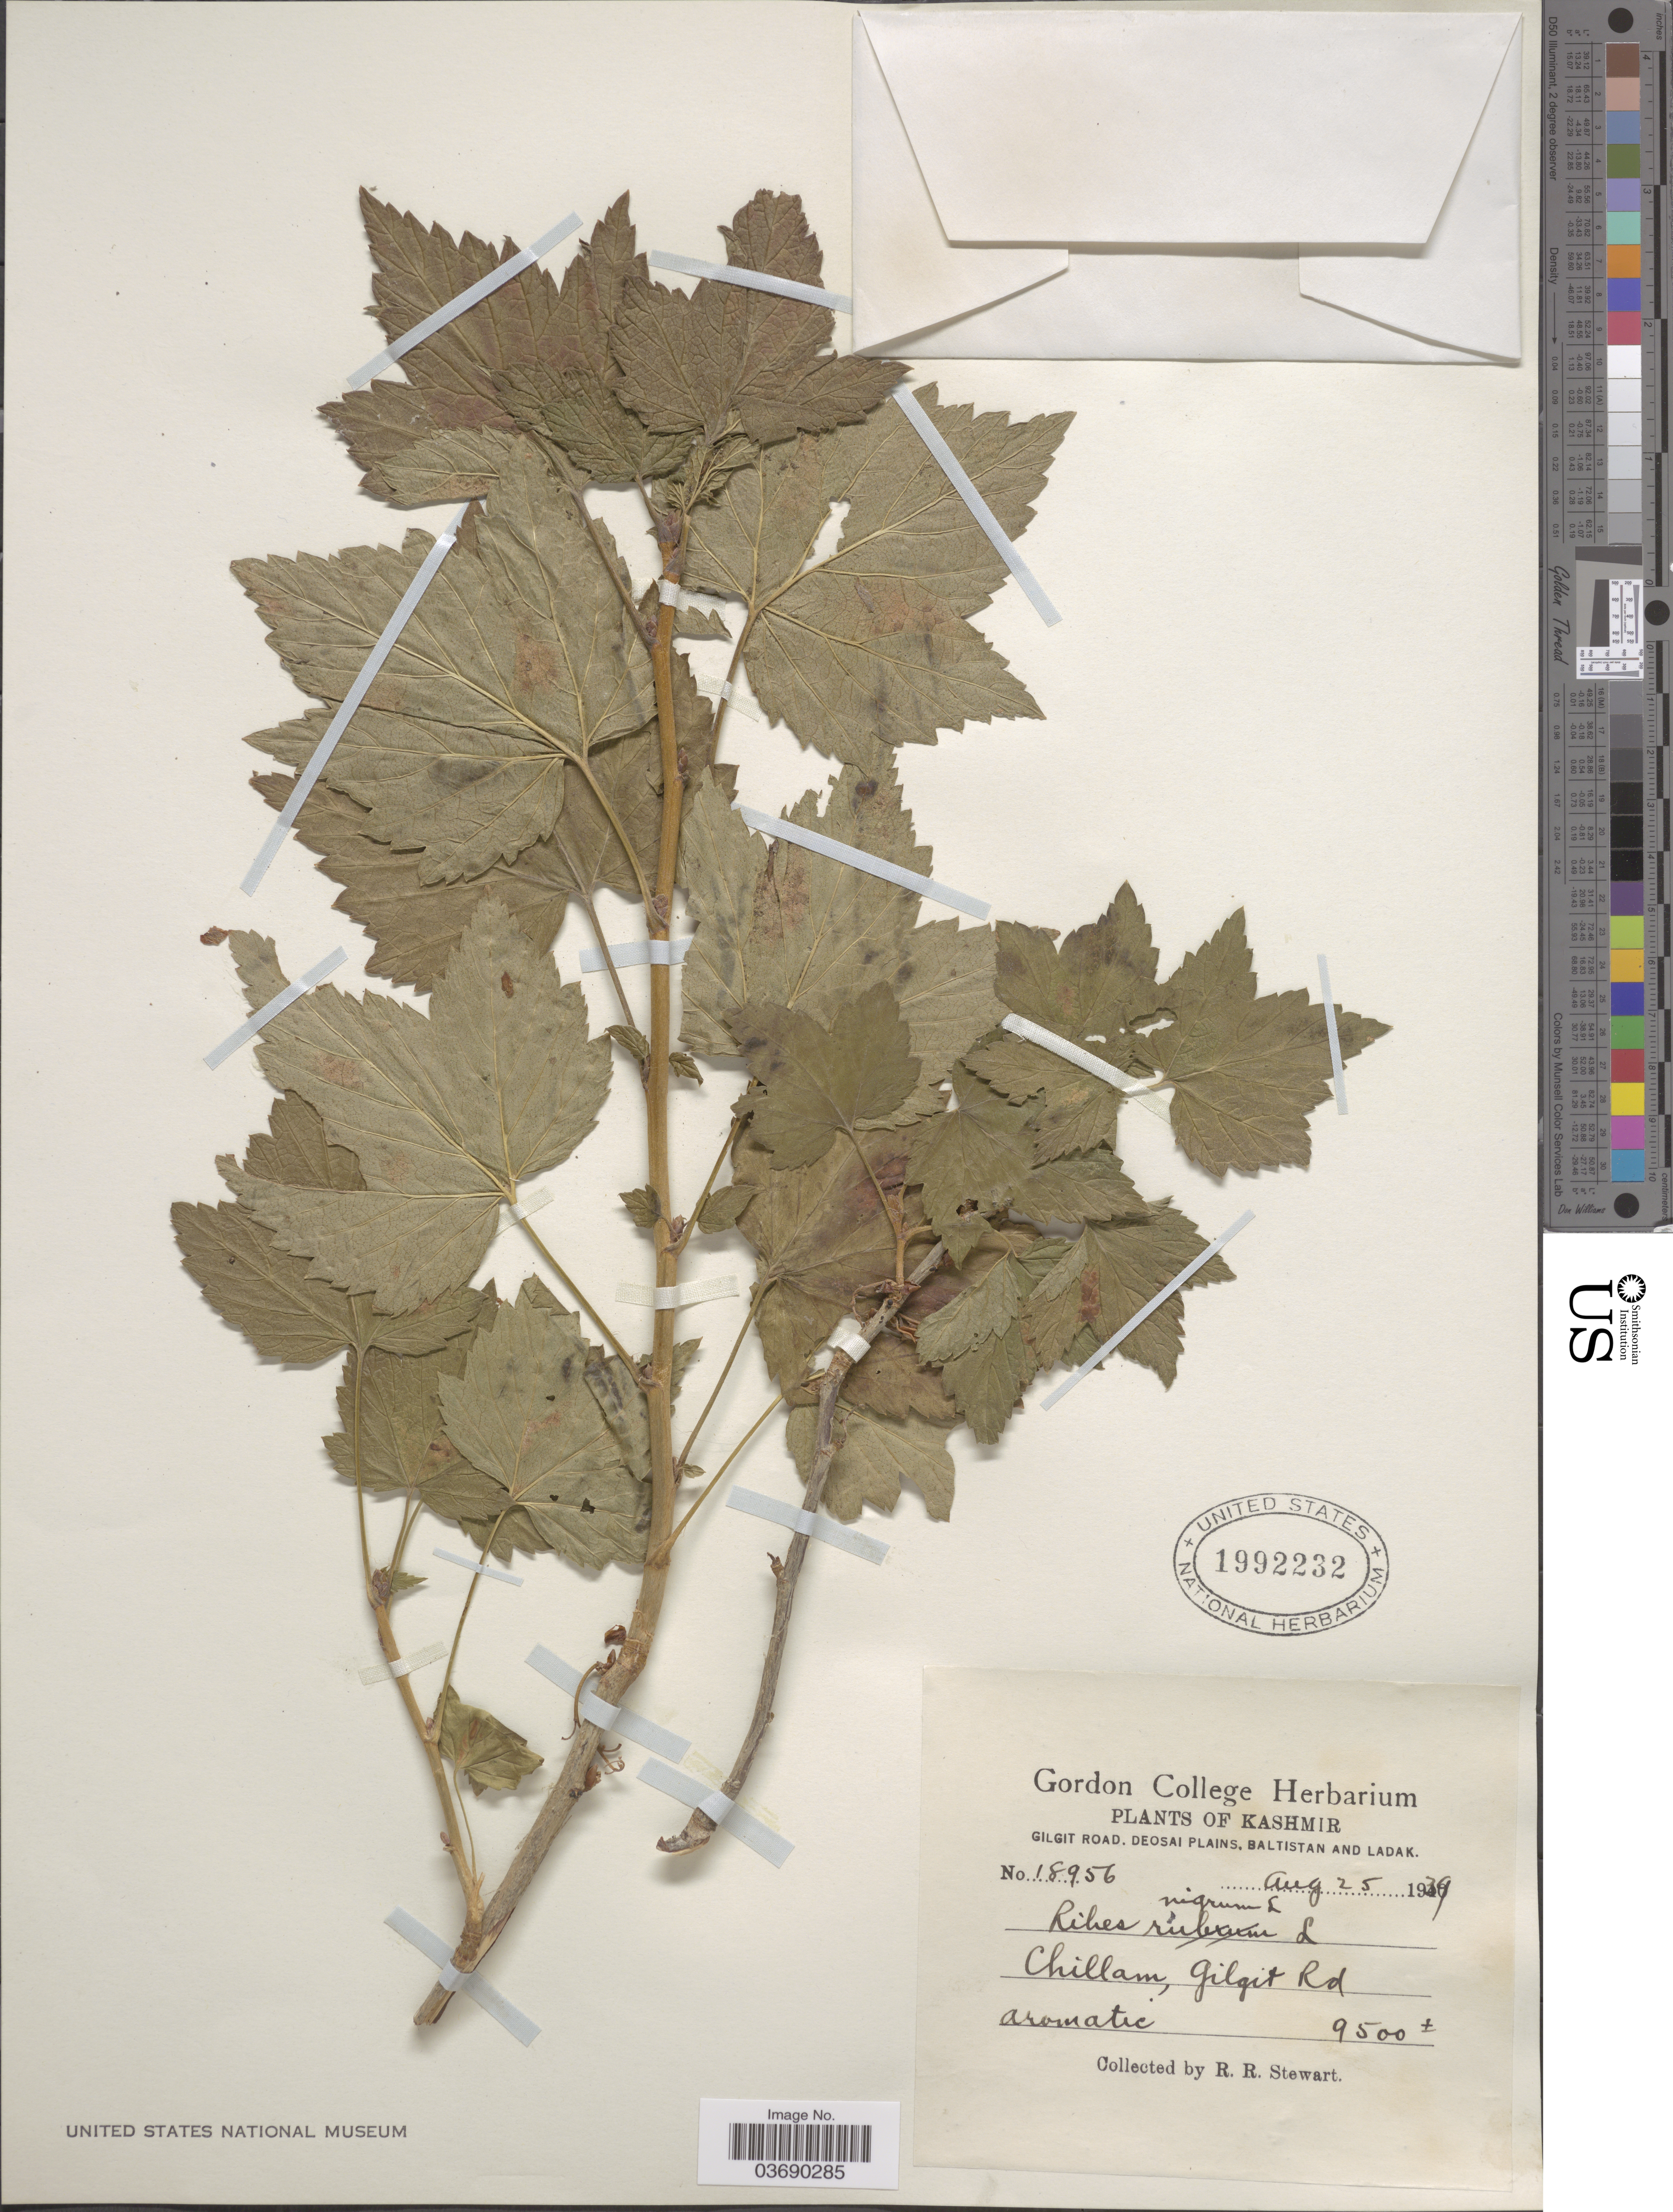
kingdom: Plantae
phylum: Tracheophyta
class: Magnoliopsida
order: Saxifragales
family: Grossulariaceae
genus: Ribes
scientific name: Ribes nigrum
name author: L.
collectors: R. Stewart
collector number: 18956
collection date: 1939-08-25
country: Pakistan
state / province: Gilgit-Baltistan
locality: Kashmir. Gilgit Road, Deosai Plains, Baltistan and Ladak. Chillam, Gilgit Rd.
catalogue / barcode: US 1992232